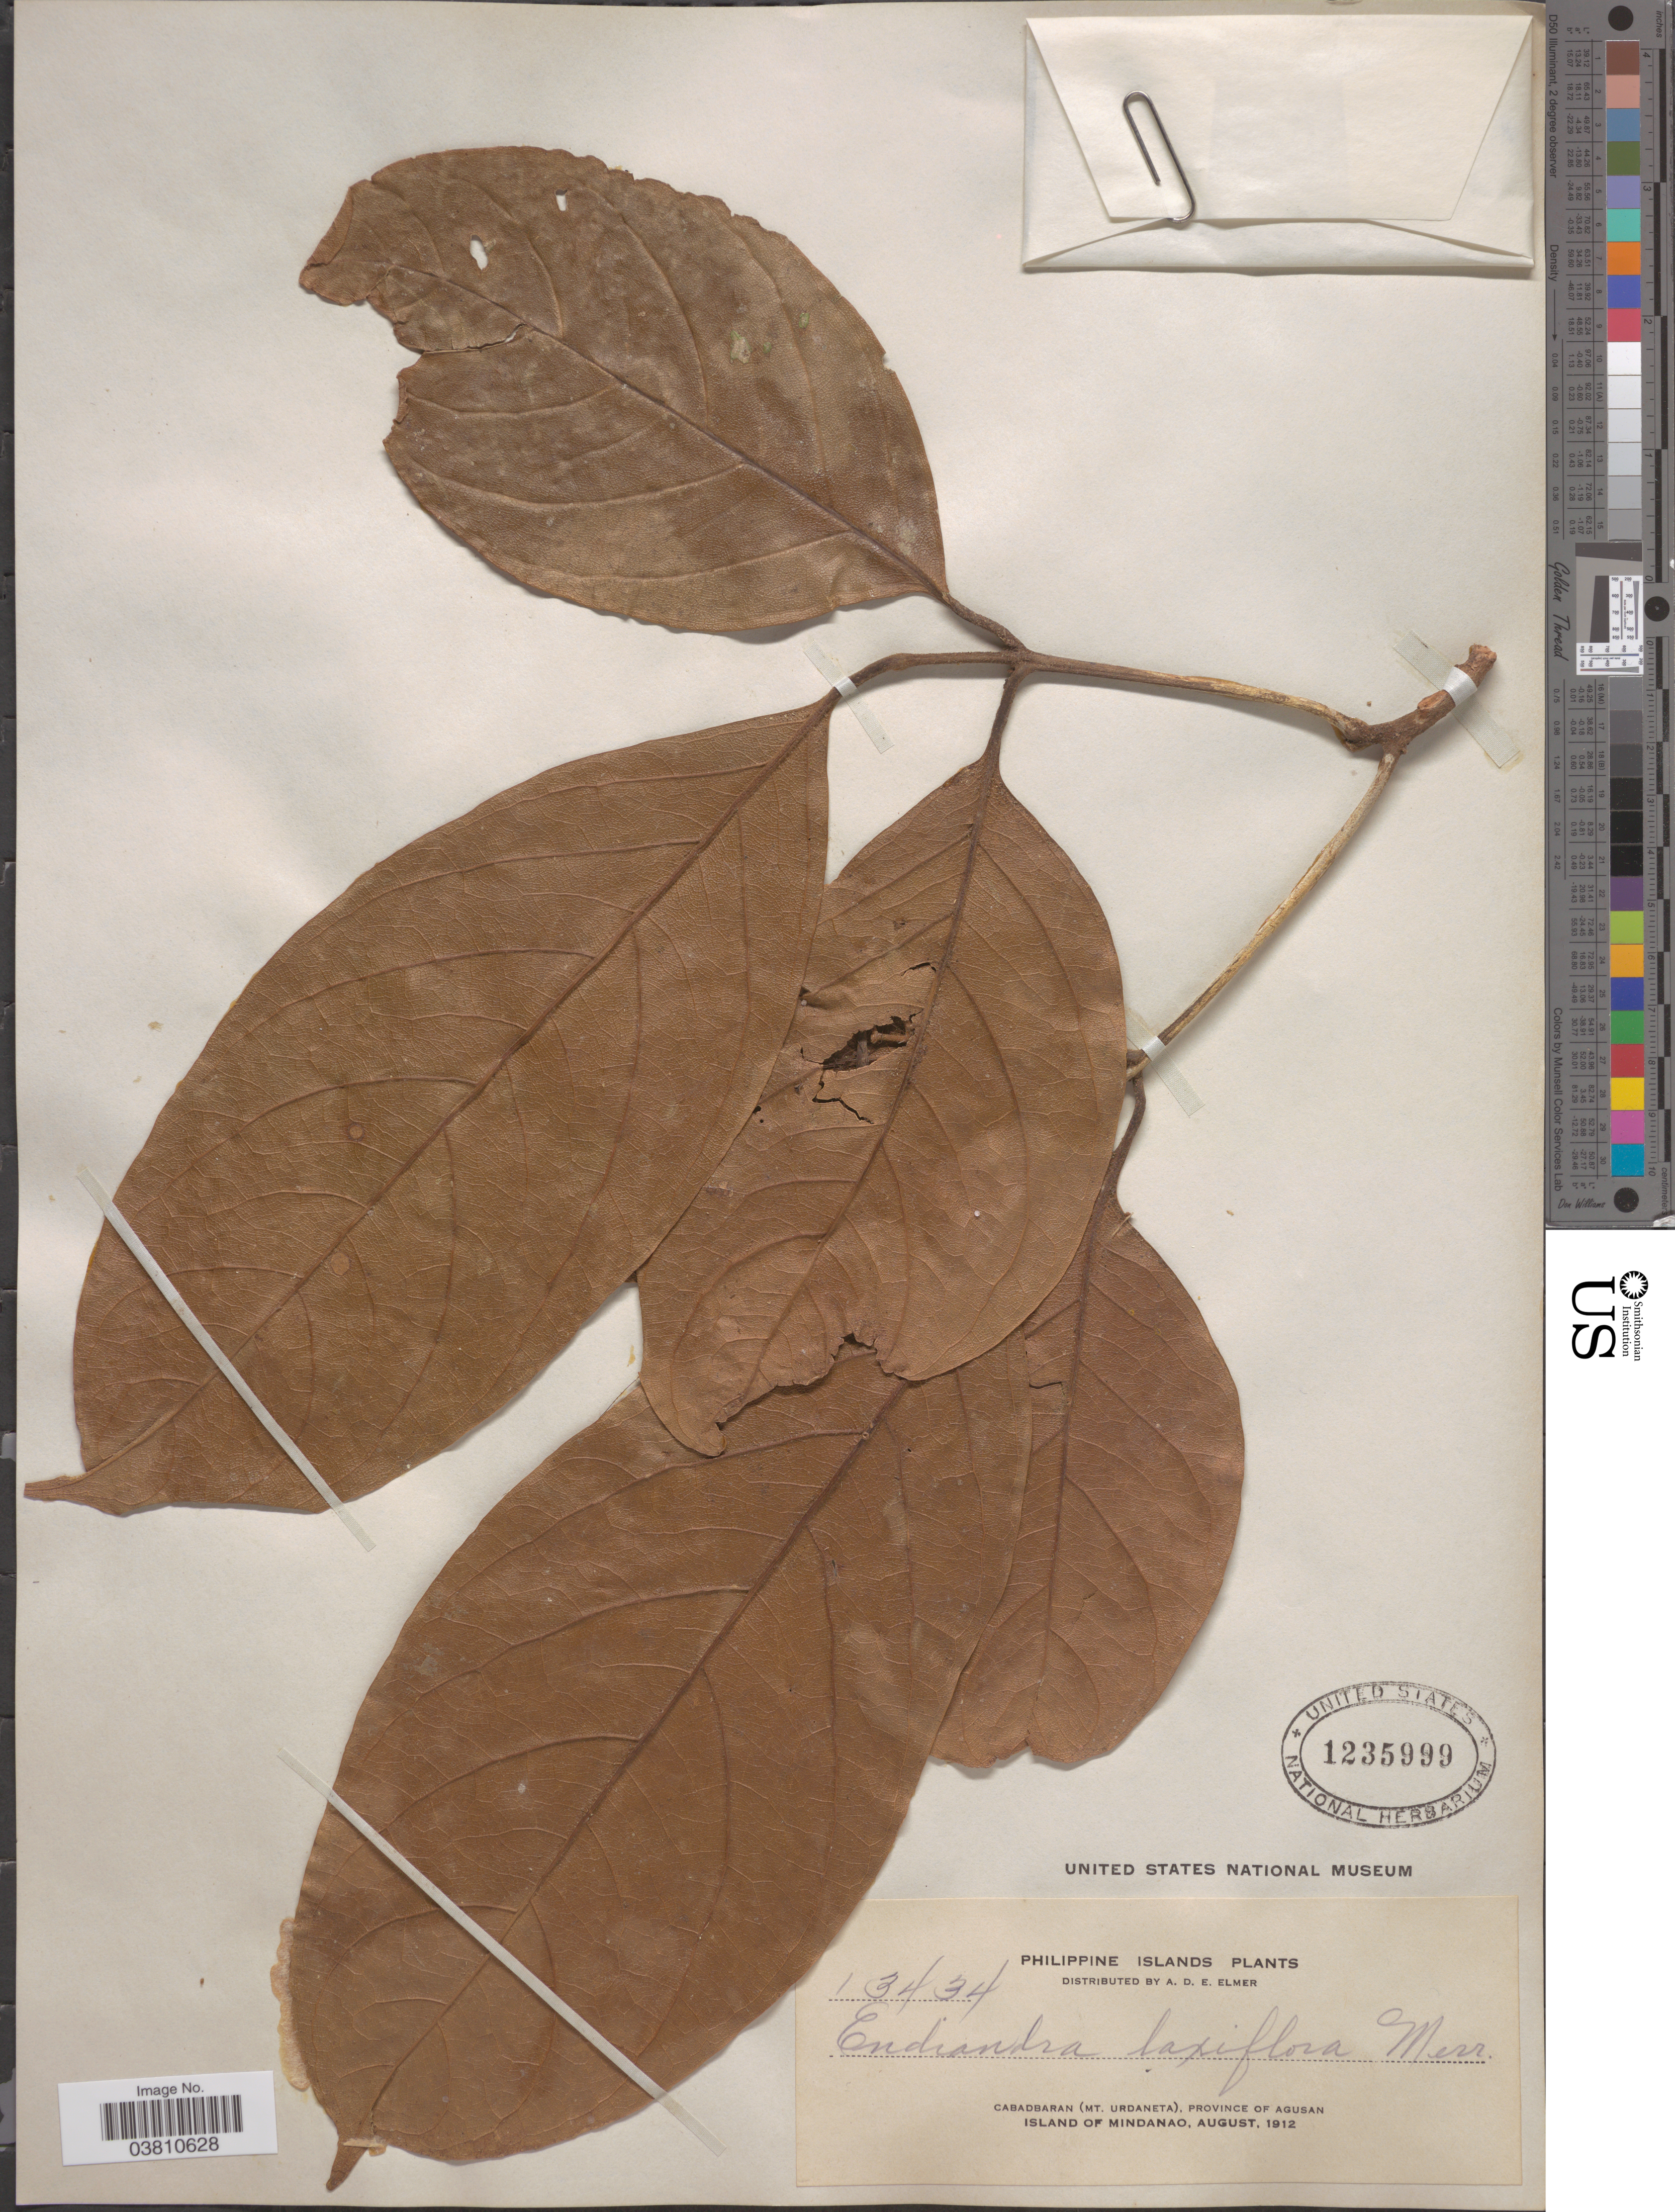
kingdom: Plantae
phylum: Tracheophyta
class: Magnoliopsida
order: Laurales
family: Lauraceae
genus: Endiandra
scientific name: Endiandra laxiflora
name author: Merr.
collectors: A. D. E. Elmer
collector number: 13434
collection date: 1912-08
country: Philippines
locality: Cabadbaran (Mt. Urdaneta), Province of Agusan. Island of Mindanao.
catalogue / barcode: US 1235999